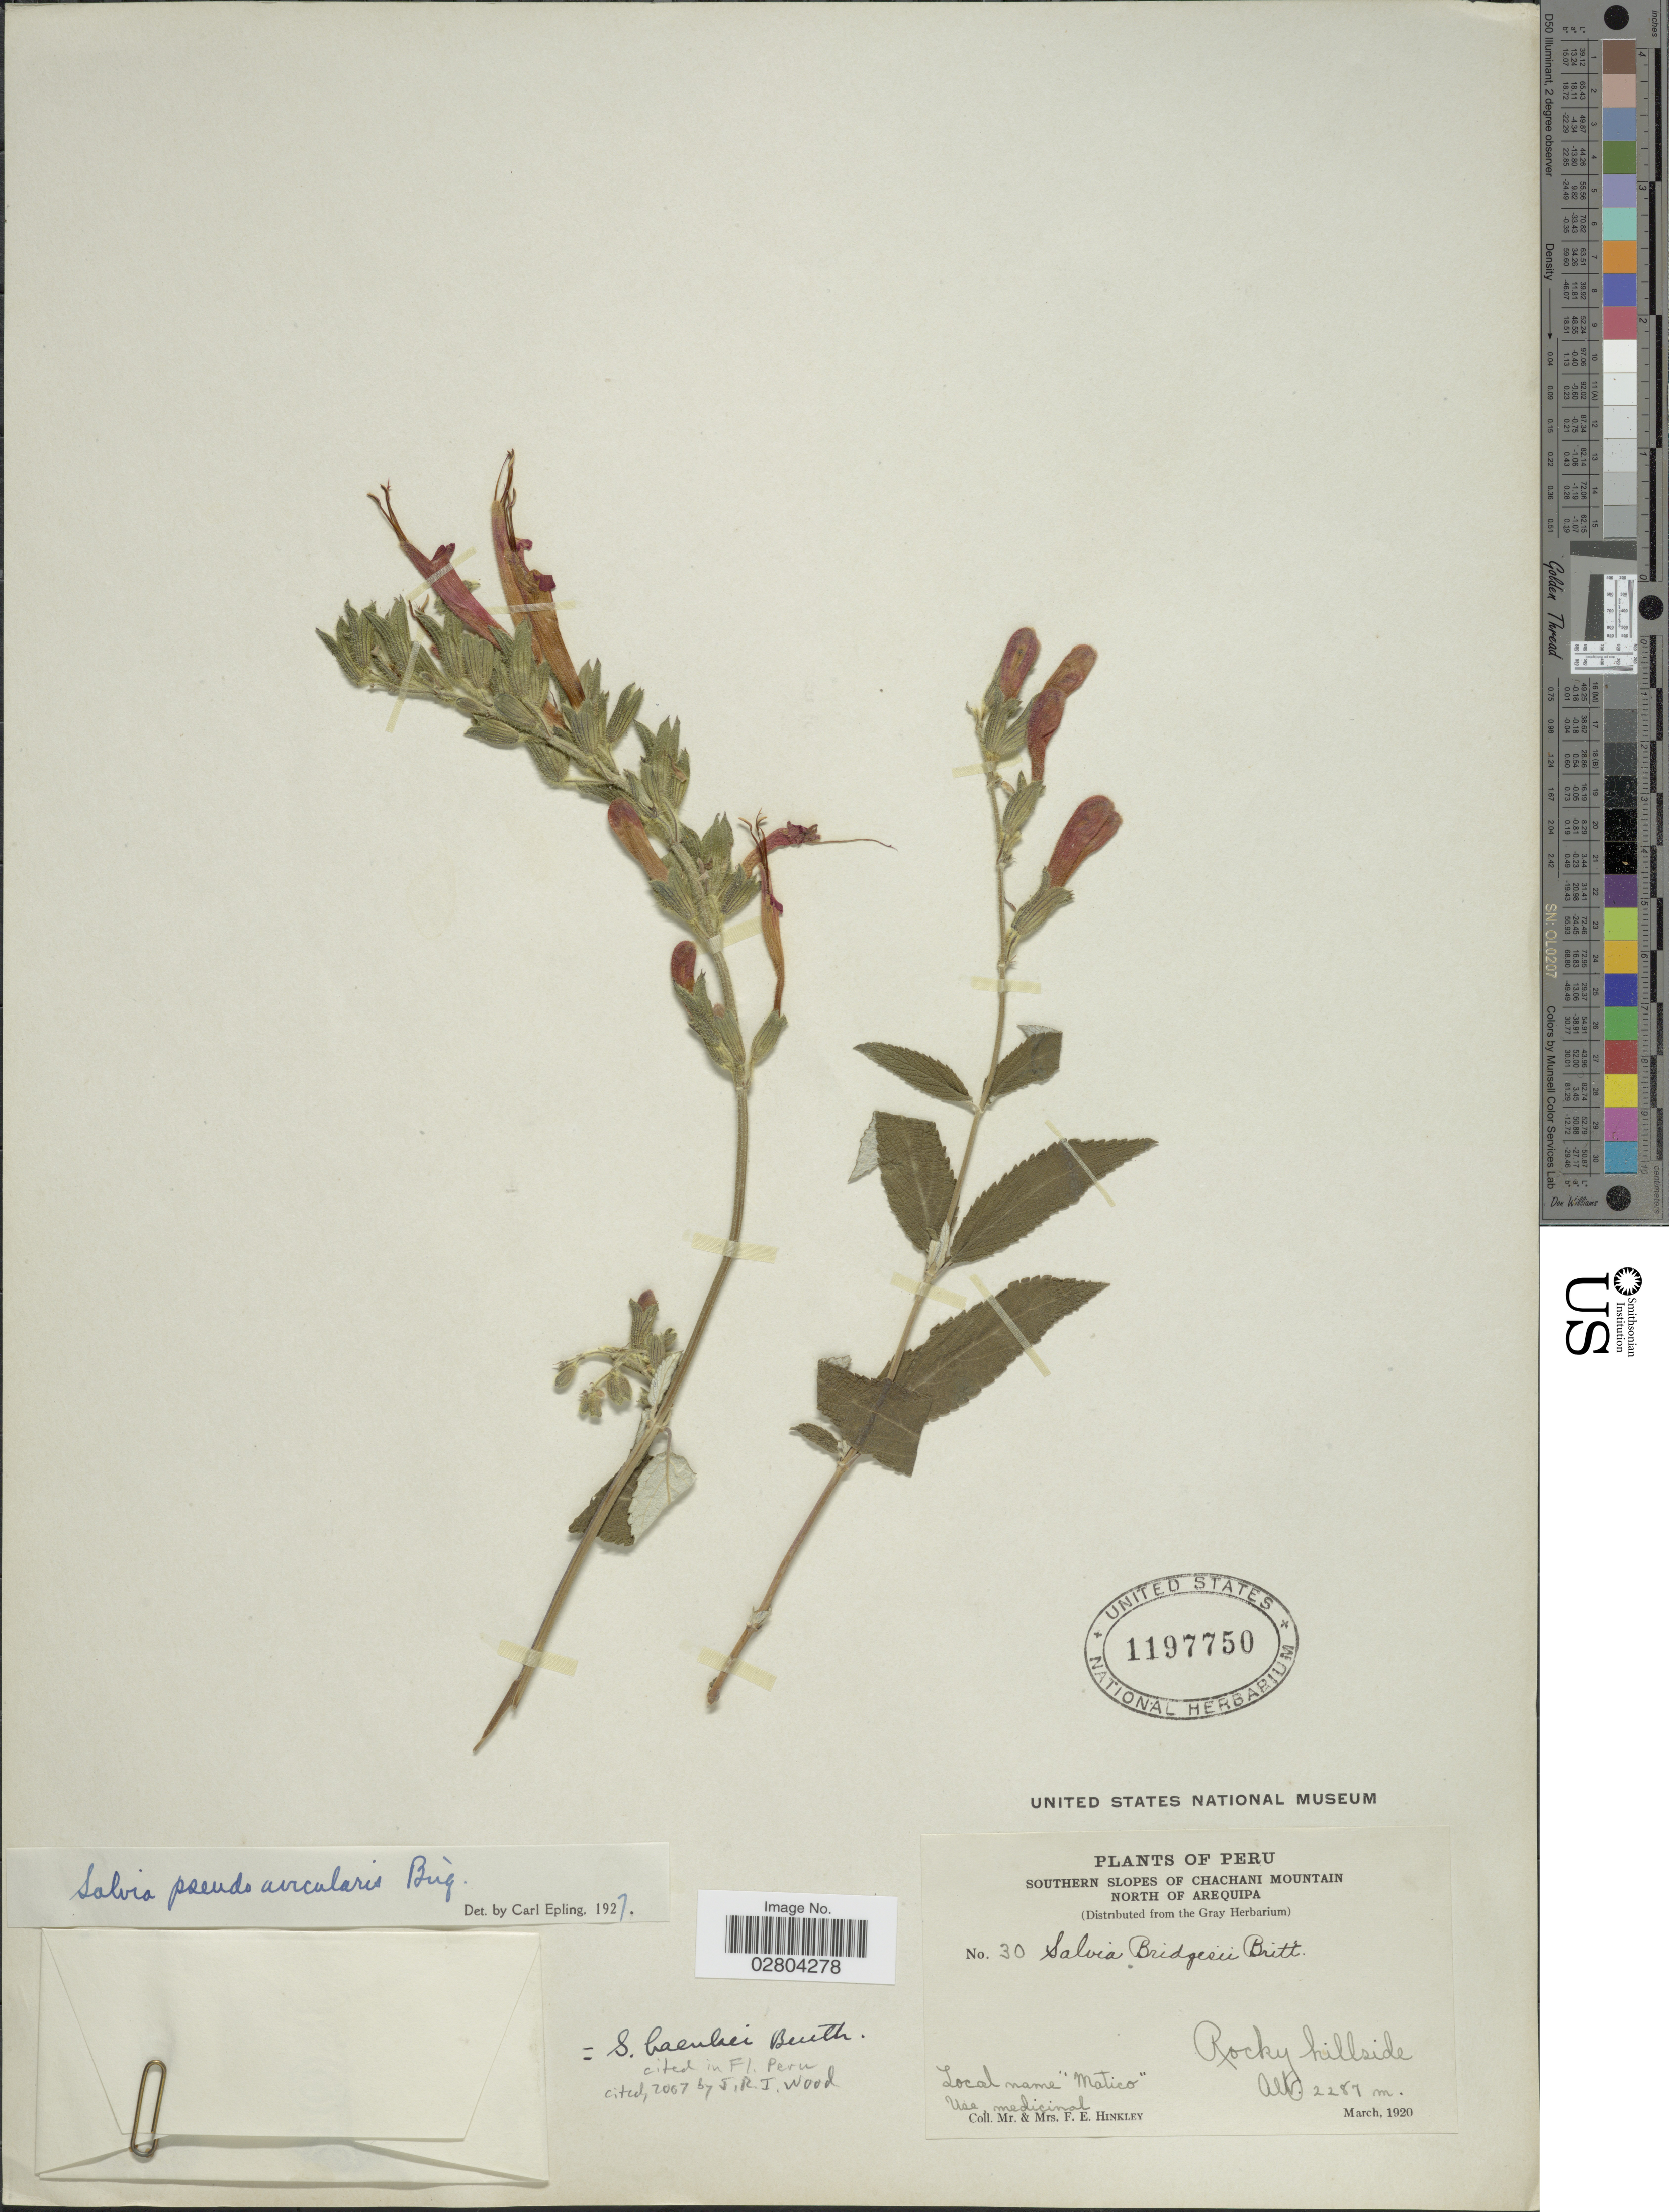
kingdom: Plantae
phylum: Tracheophyta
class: Magnoliopsida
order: Lamiales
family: Lamiaceae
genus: Salvia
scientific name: Salvia haenkei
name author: Benth.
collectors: F. Hinkley & F. Hinkley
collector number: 30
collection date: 1920-03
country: Peru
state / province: Arequipa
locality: Southern slopes of Chachani Mountain North of Arequipa. Rocky hillside.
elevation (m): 2287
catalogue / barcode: US 1197750